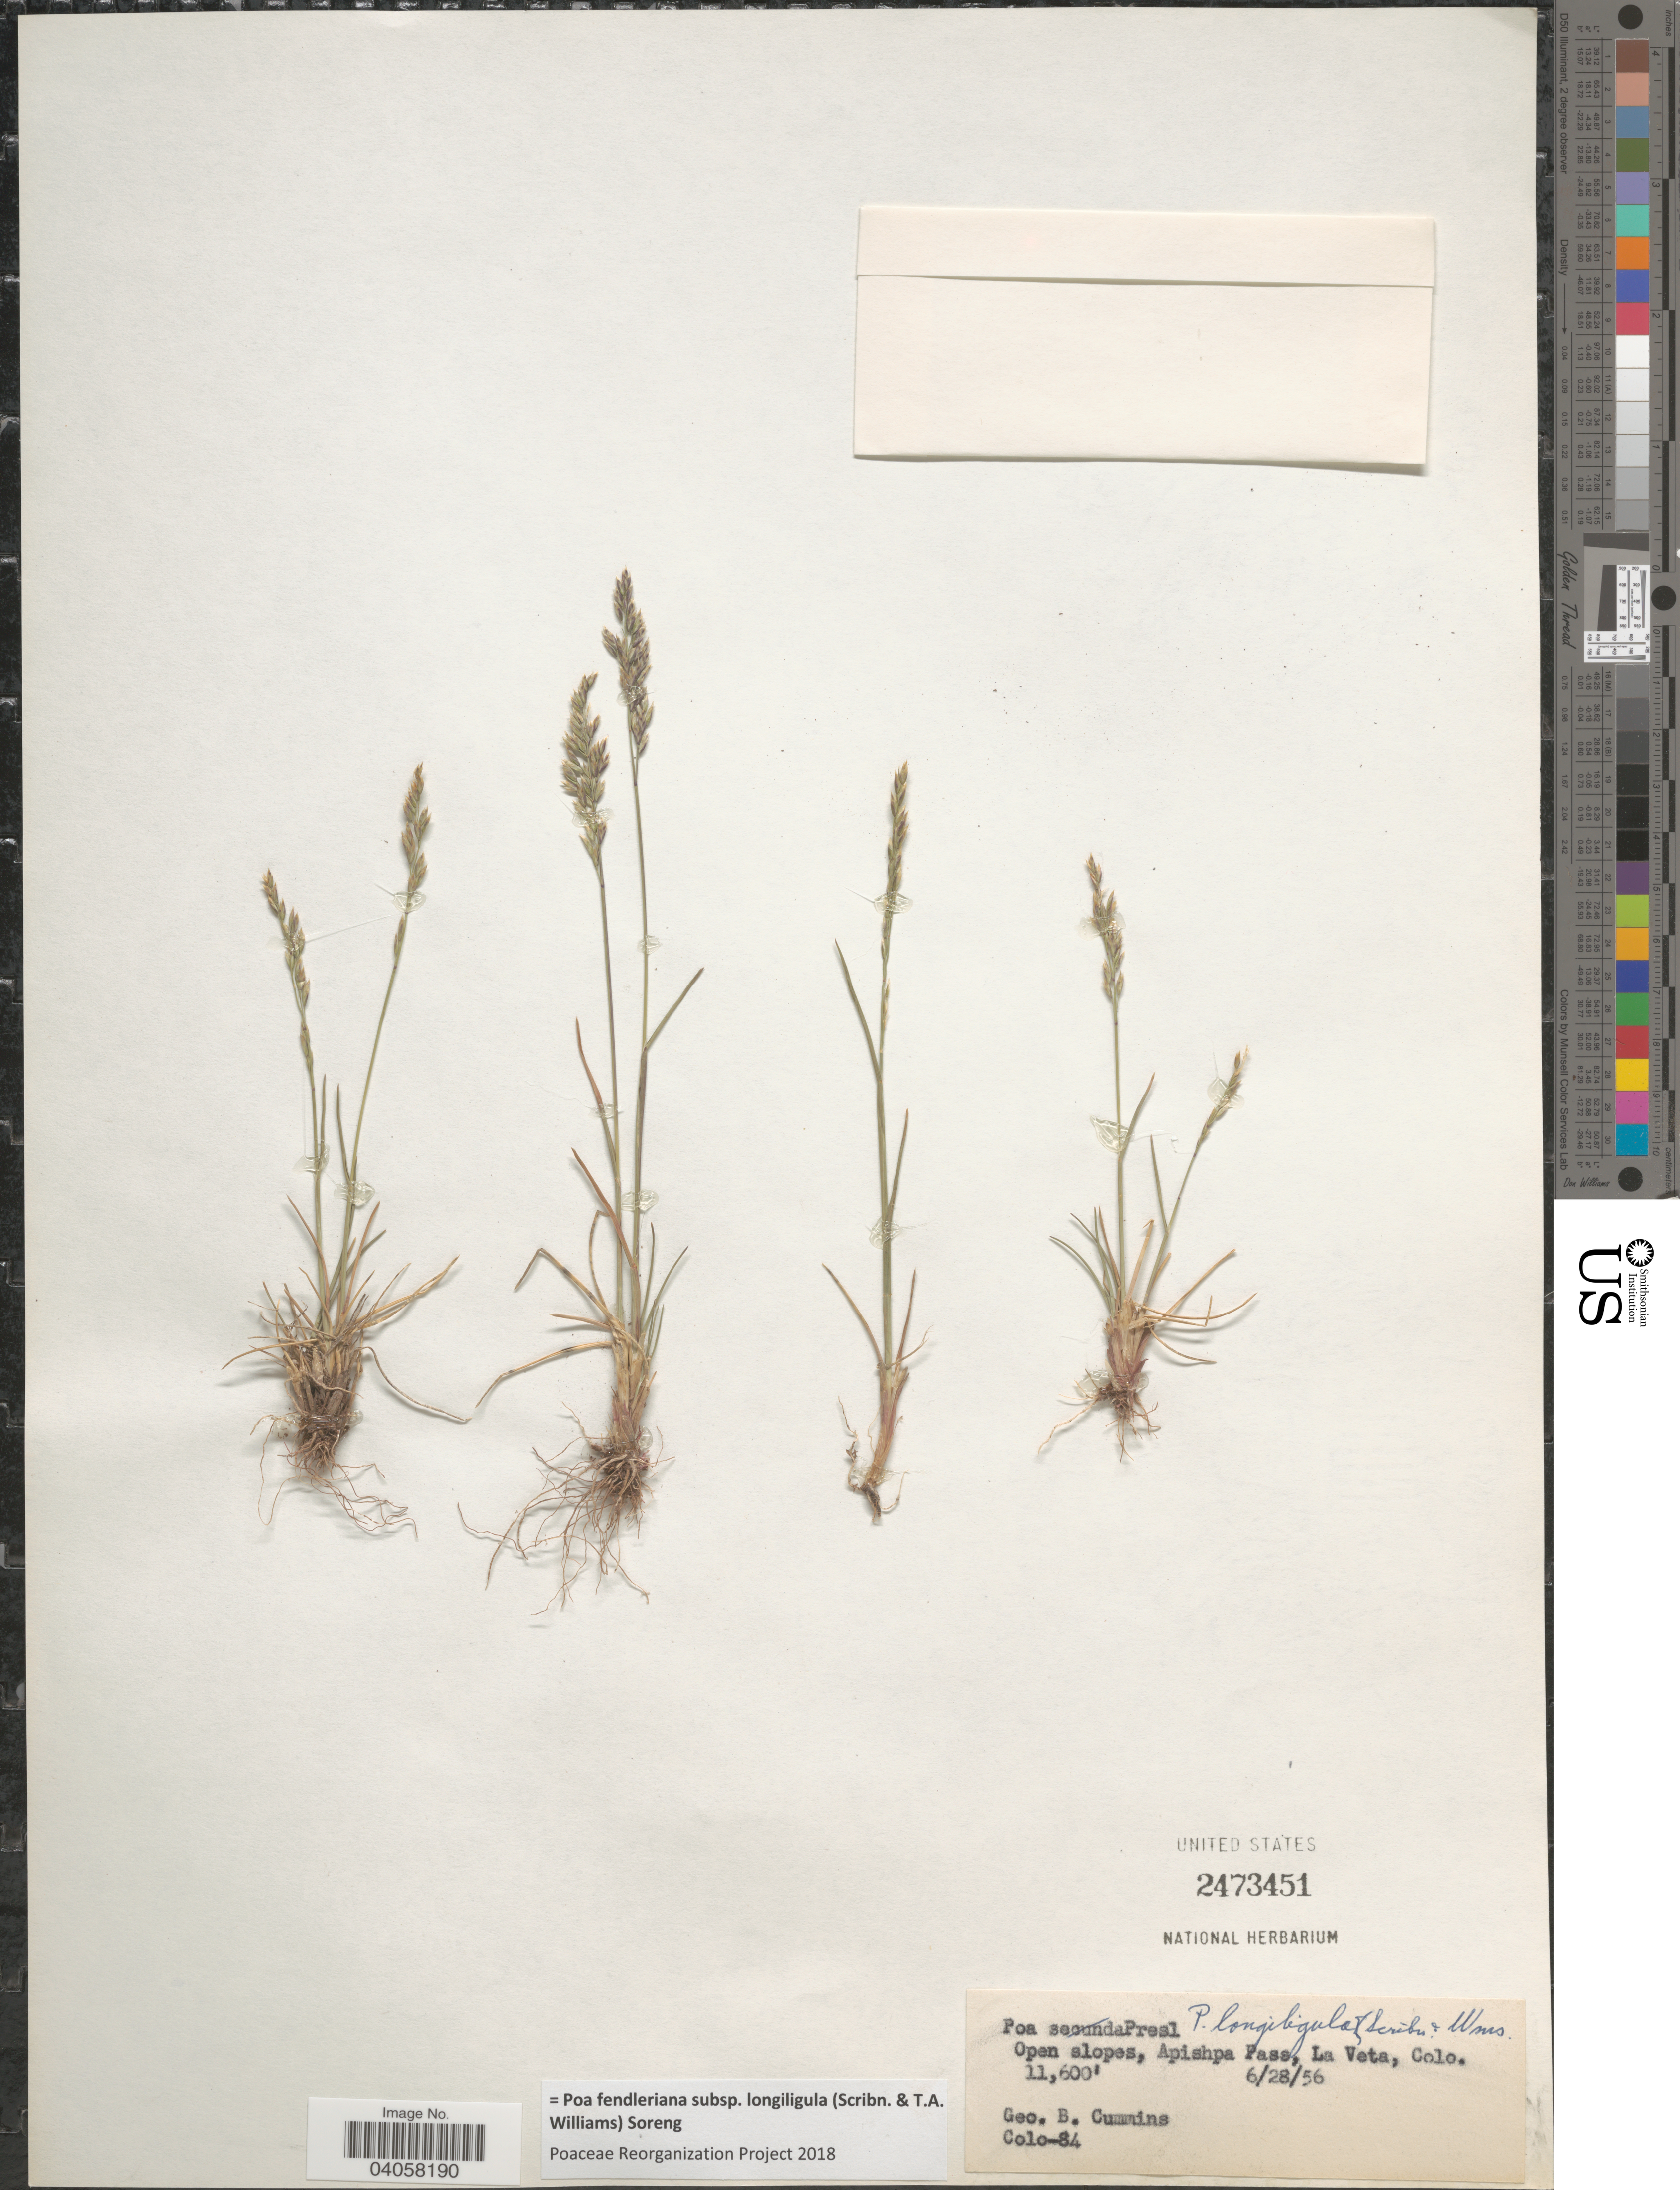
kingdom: Plantae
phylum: Tracheophyta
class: Liliopsida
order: Poales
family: Poaceae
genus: Poa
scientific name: Poa fendleriana subsp. longiligula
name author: (Scribn. & T.A. Williams) Soreng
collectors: G. Cummins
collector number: Colo-84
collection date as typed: Transcribed d/m/y: 28/6/56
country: United States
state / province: Colorado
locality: Open slopes, Apishpa Pass, La Veta.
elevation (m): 3536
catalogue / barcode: US 2473451